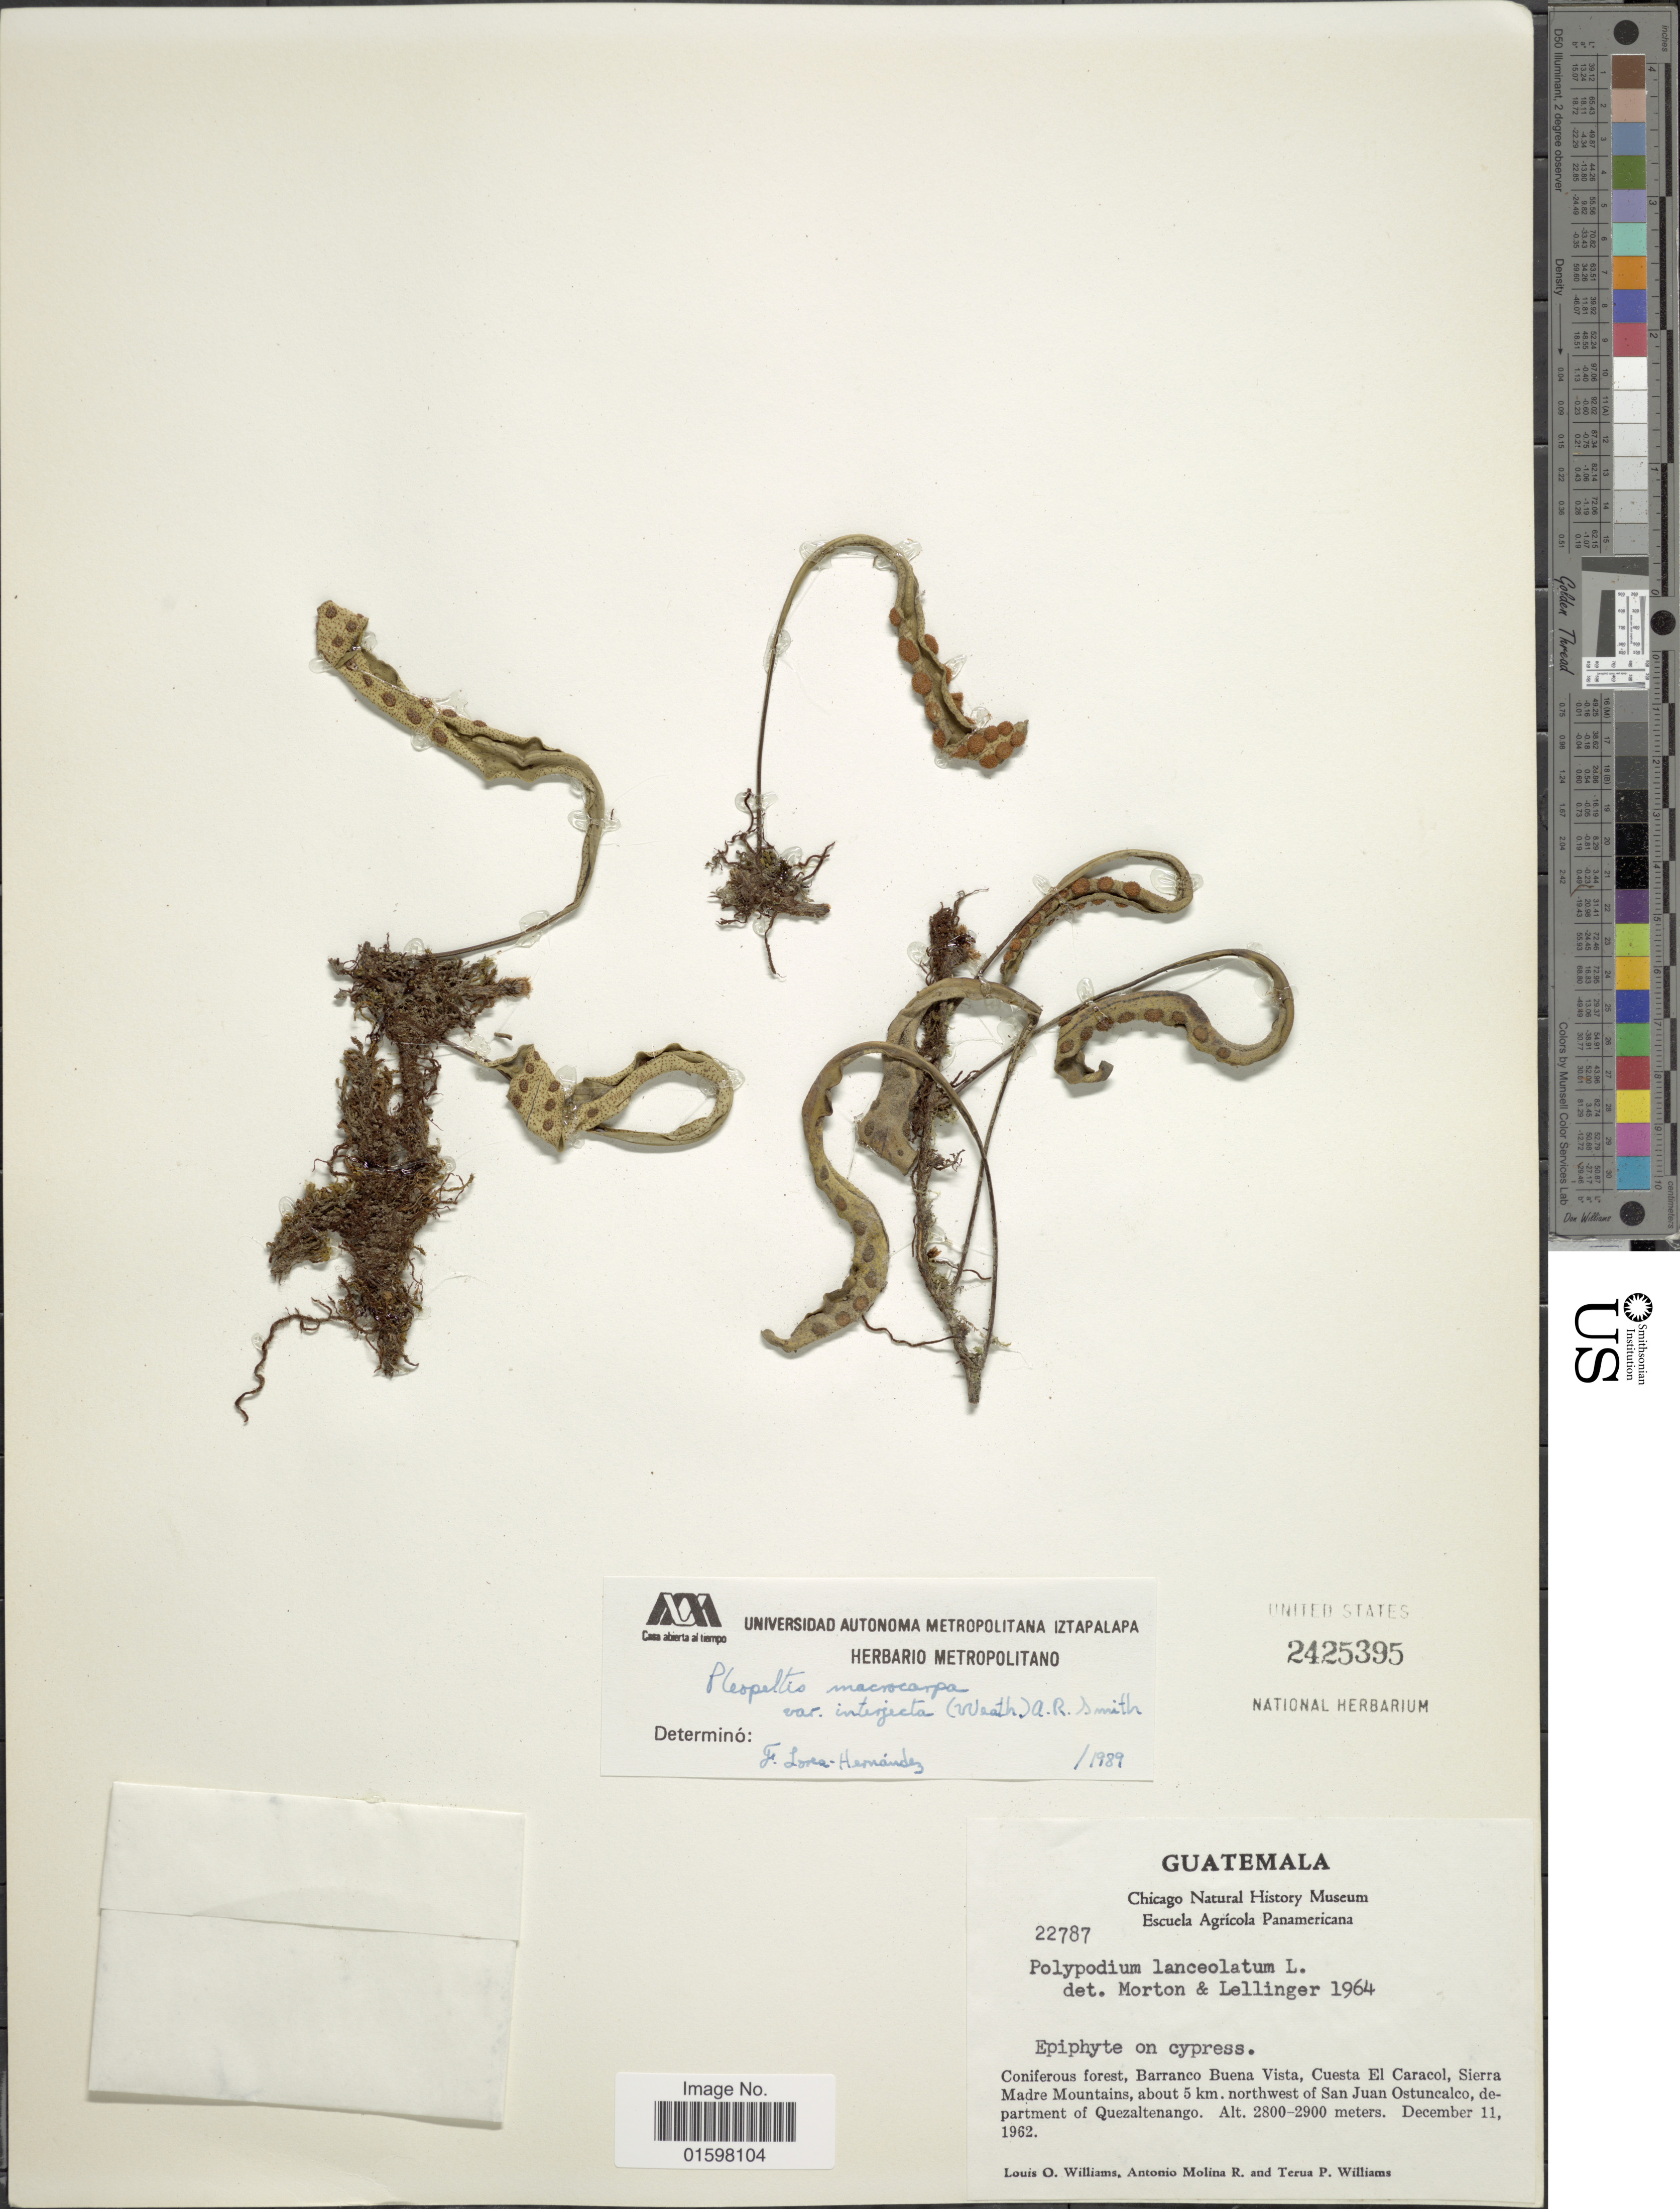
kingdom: Plantae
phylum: Tracheophyta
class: Polypodiopsida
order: Polypodiales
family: Polypodiaceae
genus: Pleopeltis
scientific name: Pleopeltis peltata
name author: Scort.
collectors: L. O. Williams, A. Molina & T. P. Williams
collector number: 22787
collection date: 1962-12-11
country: Guatemala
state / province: Quetzaltenango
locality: Conoferous forest, Barranco Buena Vista, Cuetsa El Caracol, Sierra Madre Mountains, about 5 km. northwest of San Juan Ostuncalco, department of Quezaltenango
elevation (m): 2800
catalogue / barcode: US 2425395